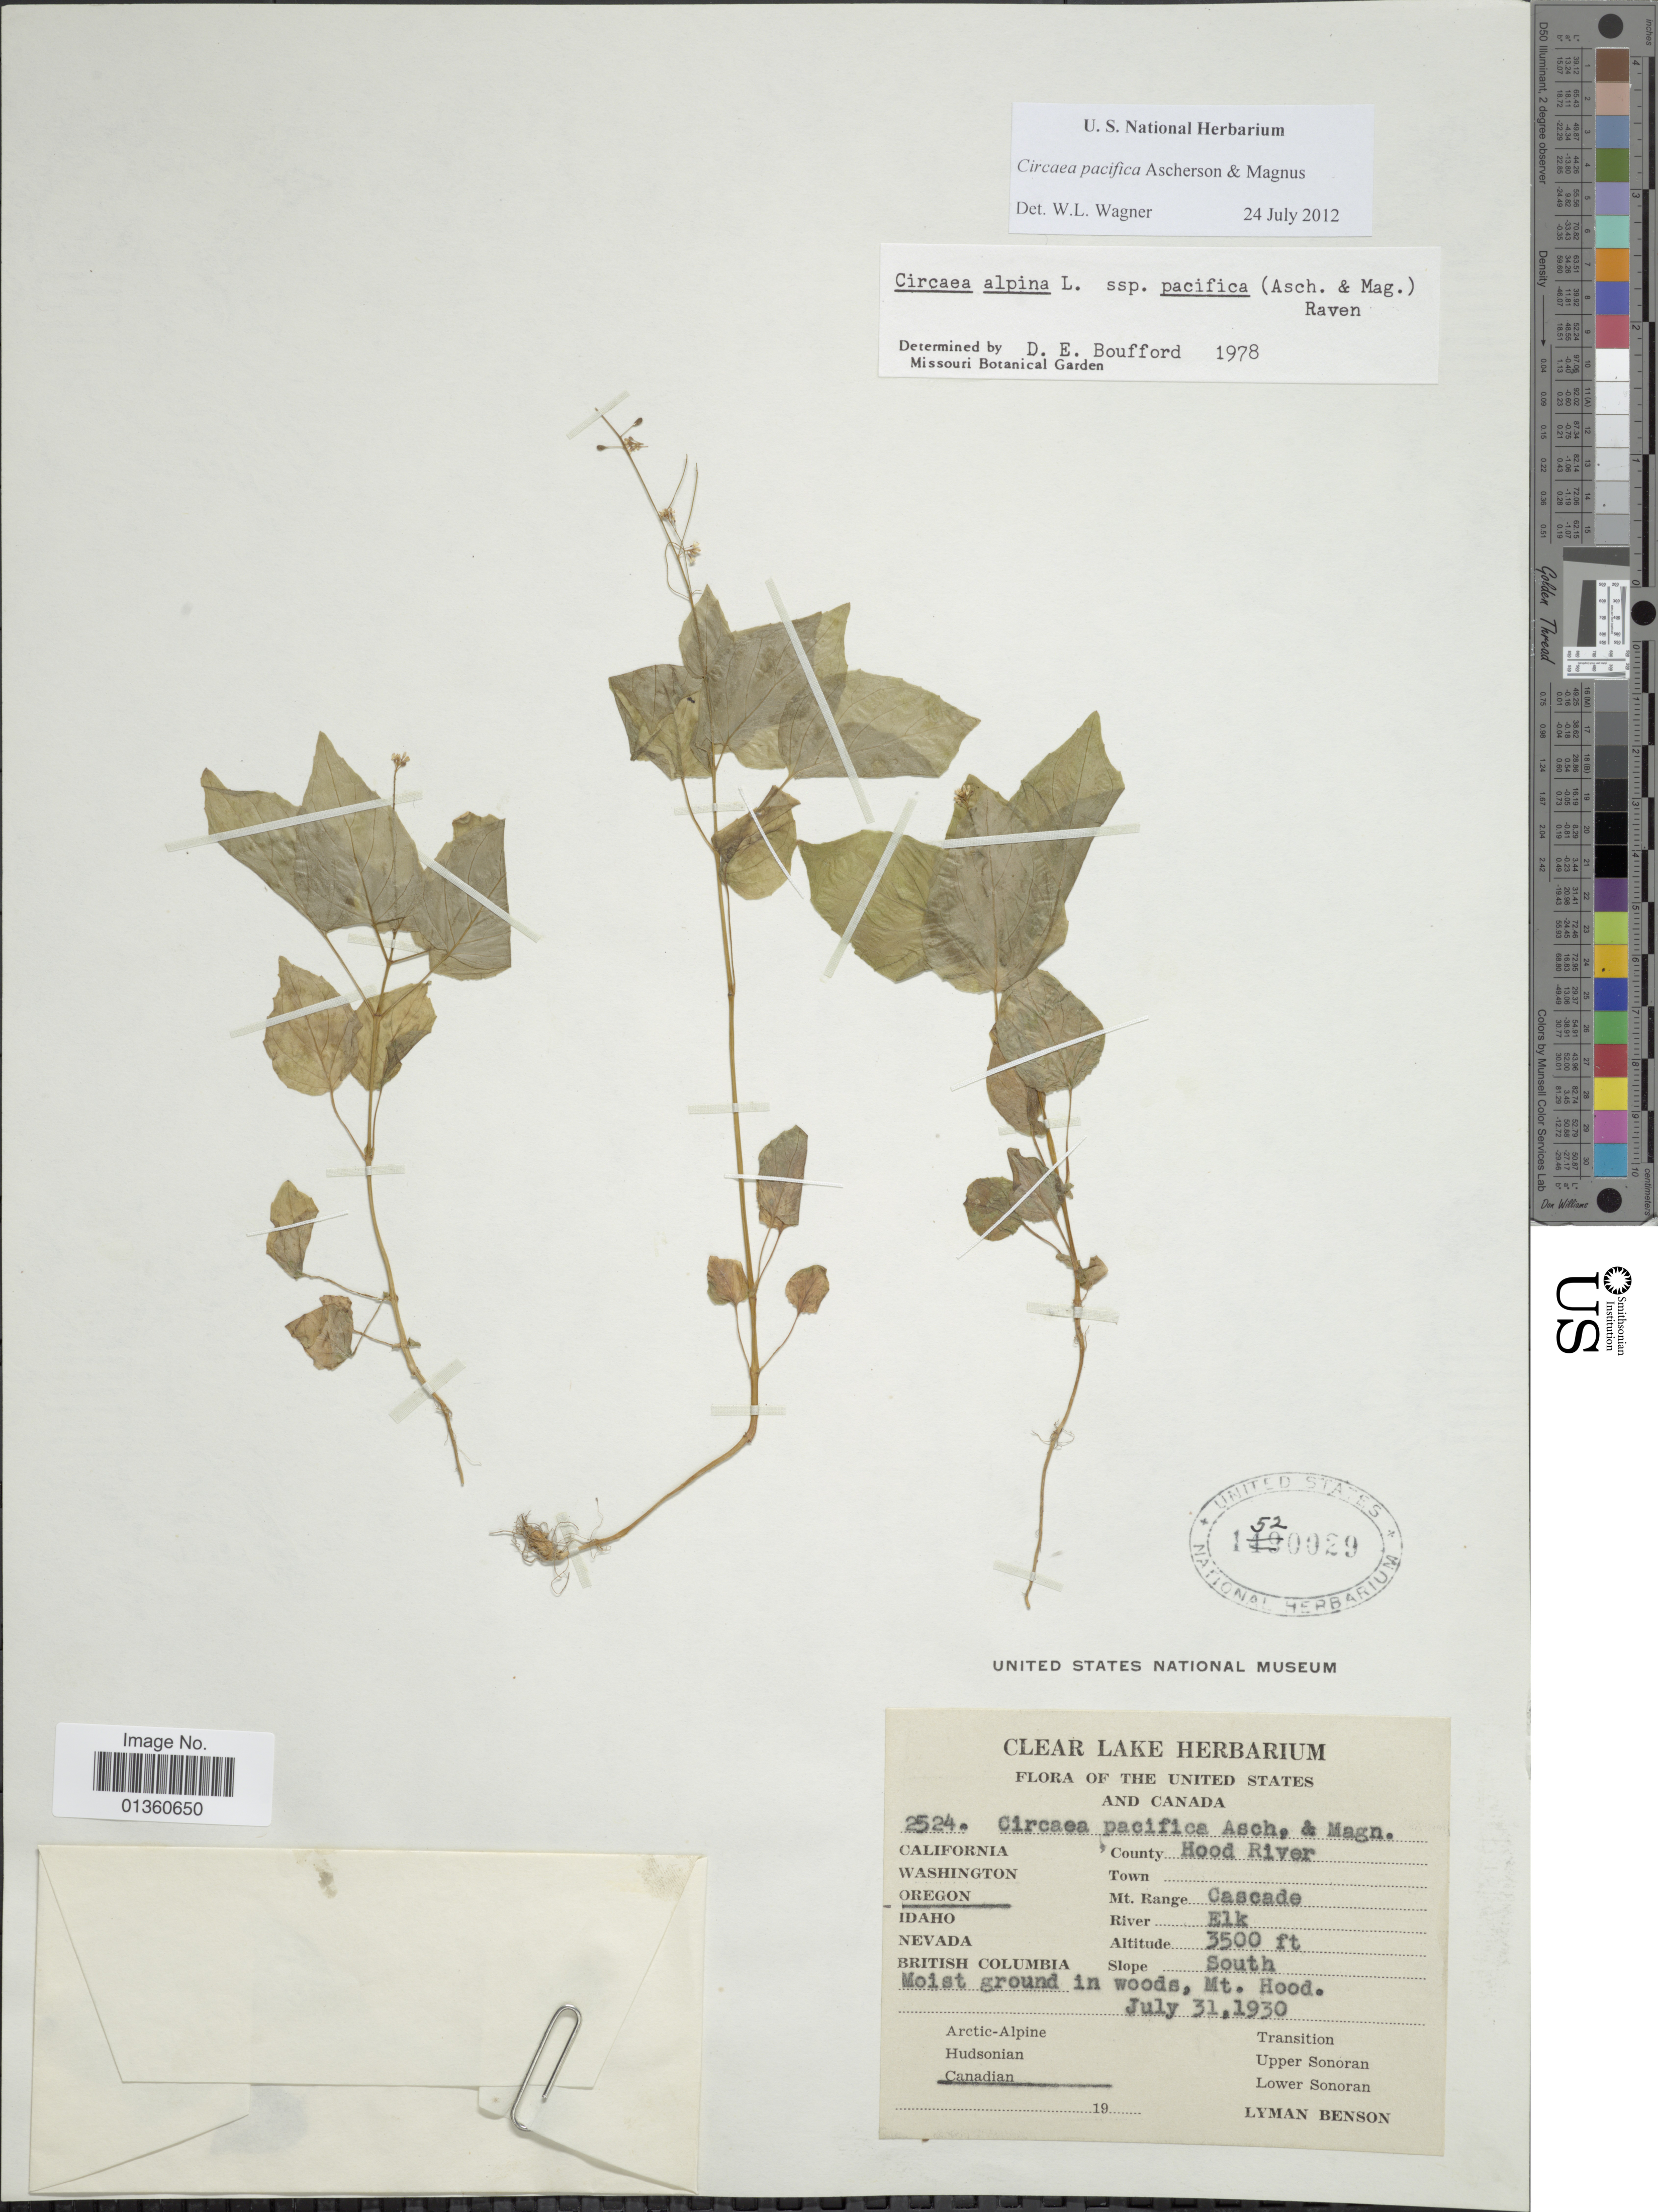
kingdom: Plantae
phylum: Tracheophyta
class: Magnoliopsida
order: Myrtales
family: Onagraceae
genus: Circaea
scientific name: Circaea pacifica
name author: Asch. & Magnus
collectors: L. D. Benson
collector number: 2524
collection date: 1930-07-31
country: United States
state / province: Oregon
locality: County Hood River. Mt. Range Cascade. River Elk. Slope South. Moist ground in woods, Mt. Hood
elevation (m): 1067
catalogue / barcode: US 1520029